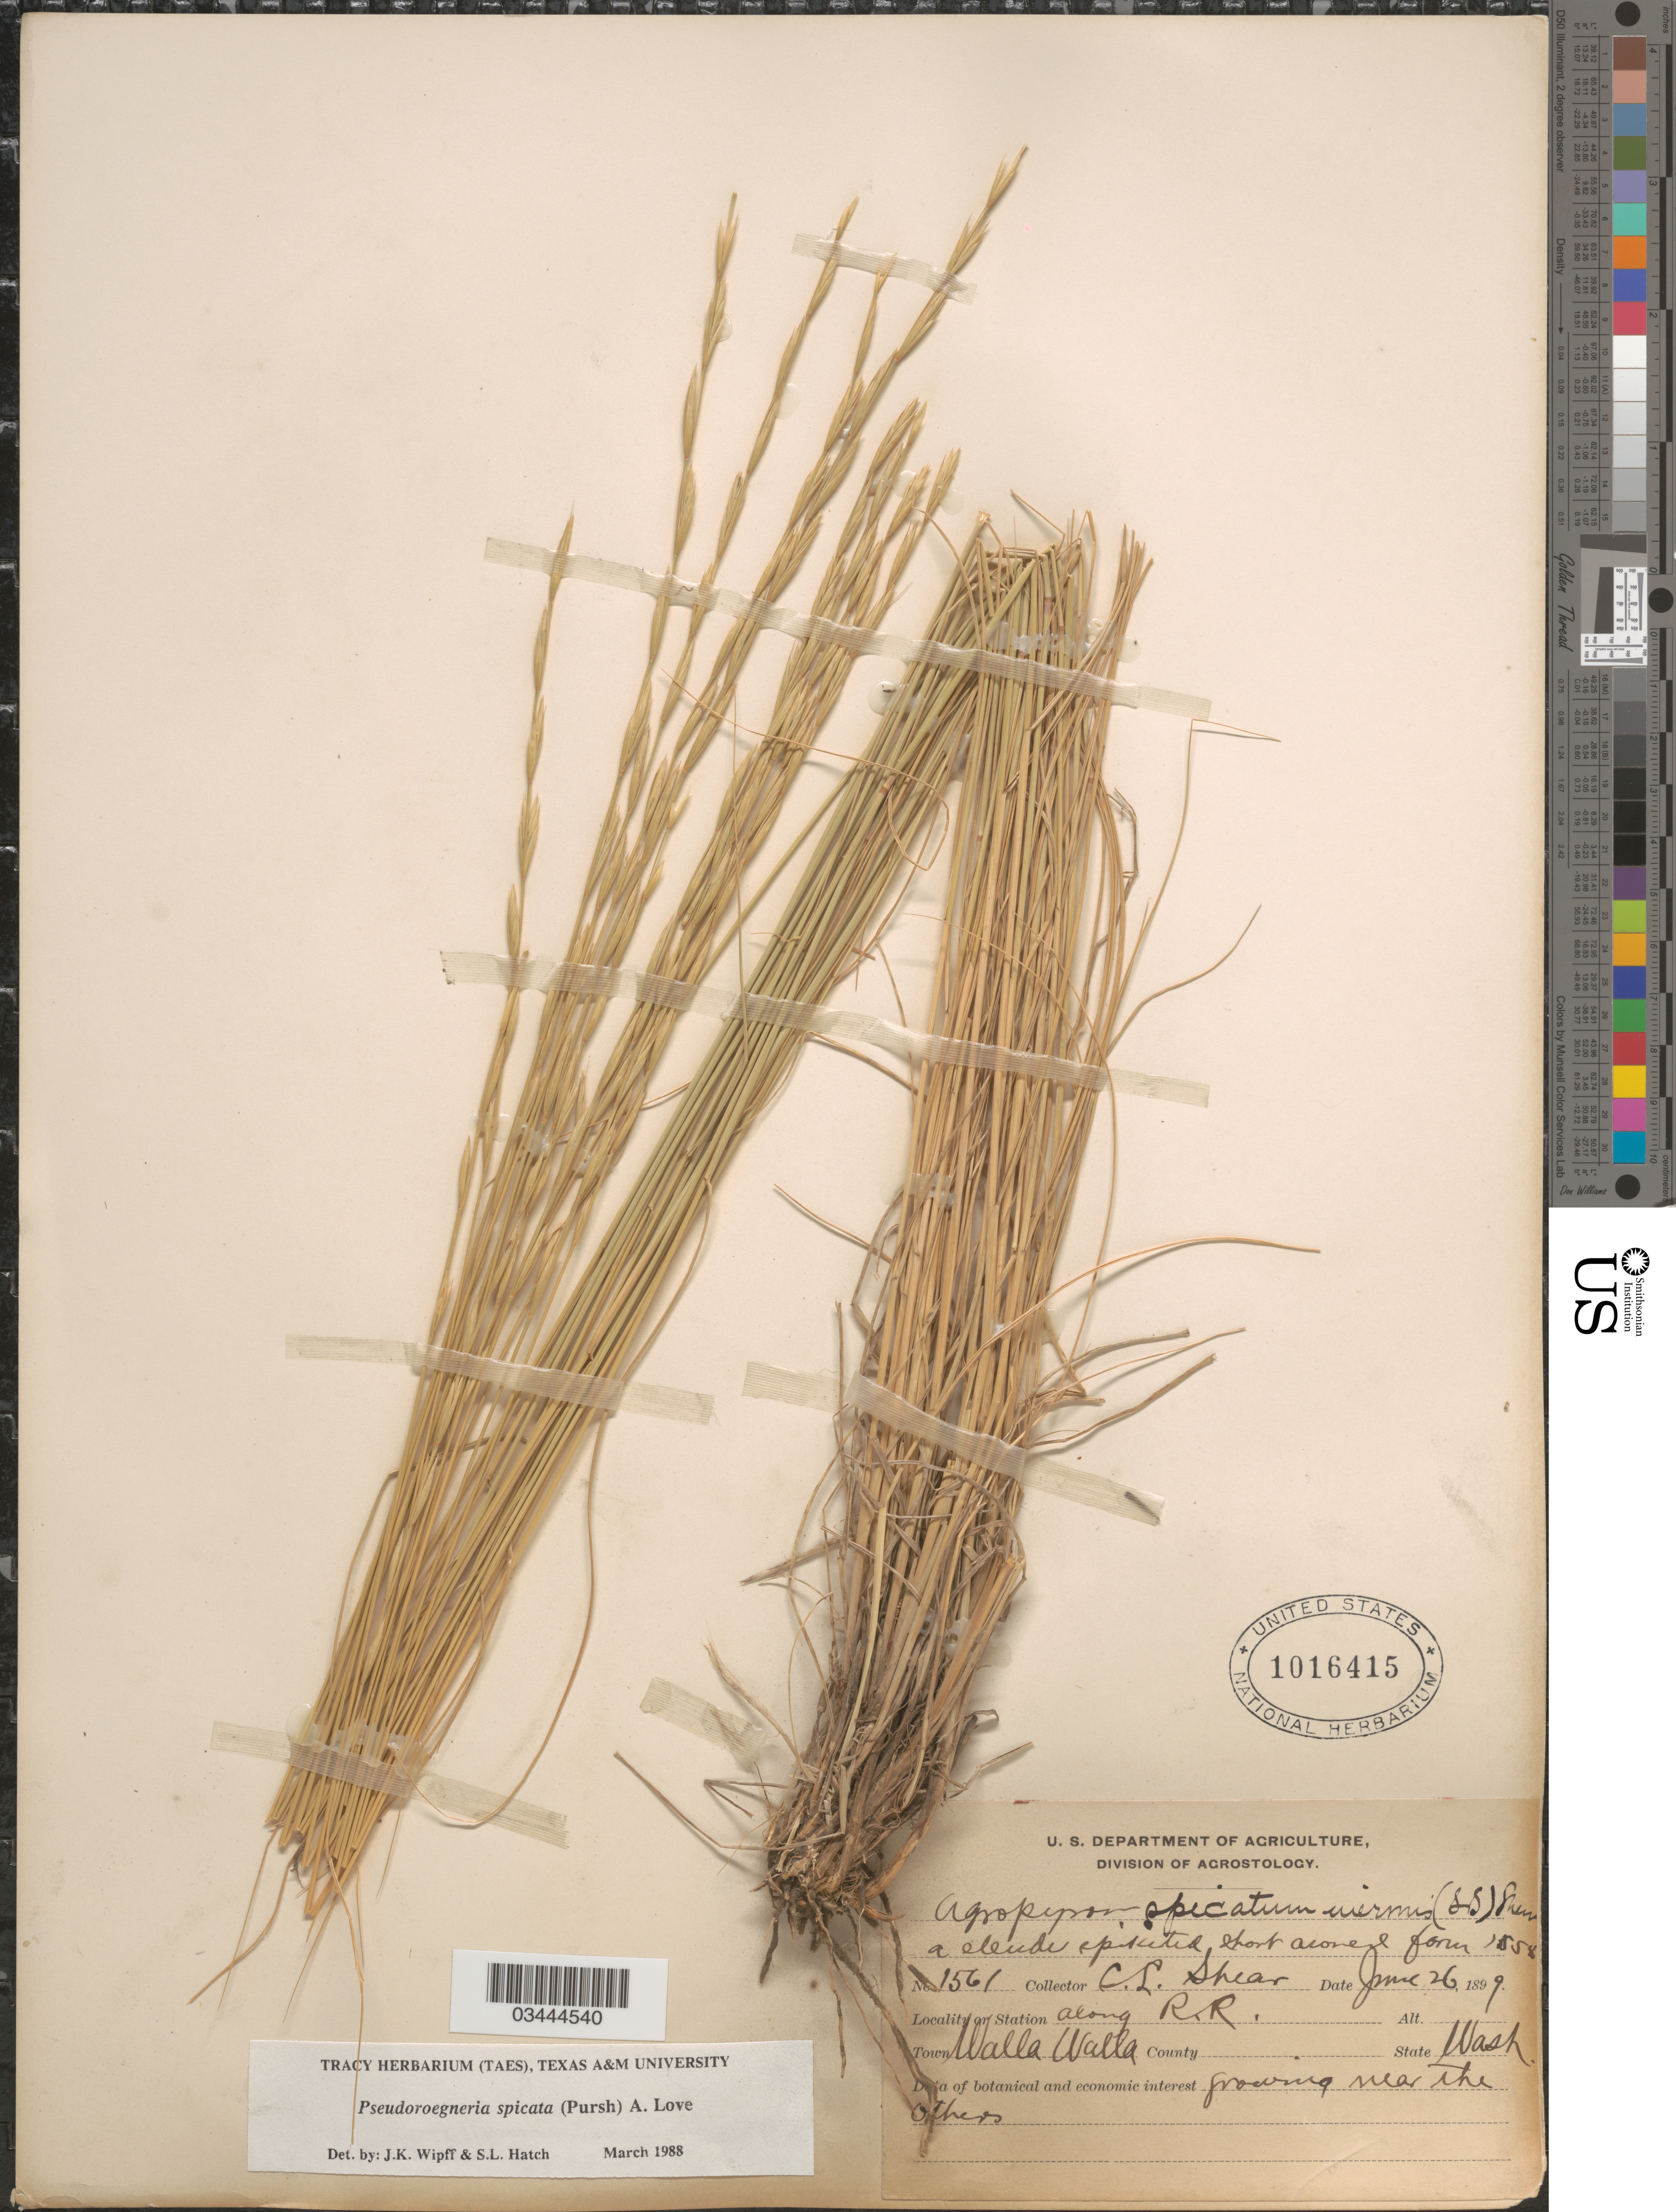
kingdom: Plantae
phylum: Tracheophyta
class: Liliopsida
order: Poales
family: Poaceae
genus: Pseudoroegneria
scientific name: Pseudoroegneria spicata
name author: (Pursh) Á. Löve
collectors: C. L. Shear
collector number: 1561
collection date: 1899-06-26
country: United States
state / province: Washington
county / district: Walla Walla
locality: Along R.R. Town Walla Walla.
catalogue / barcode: US 1016415